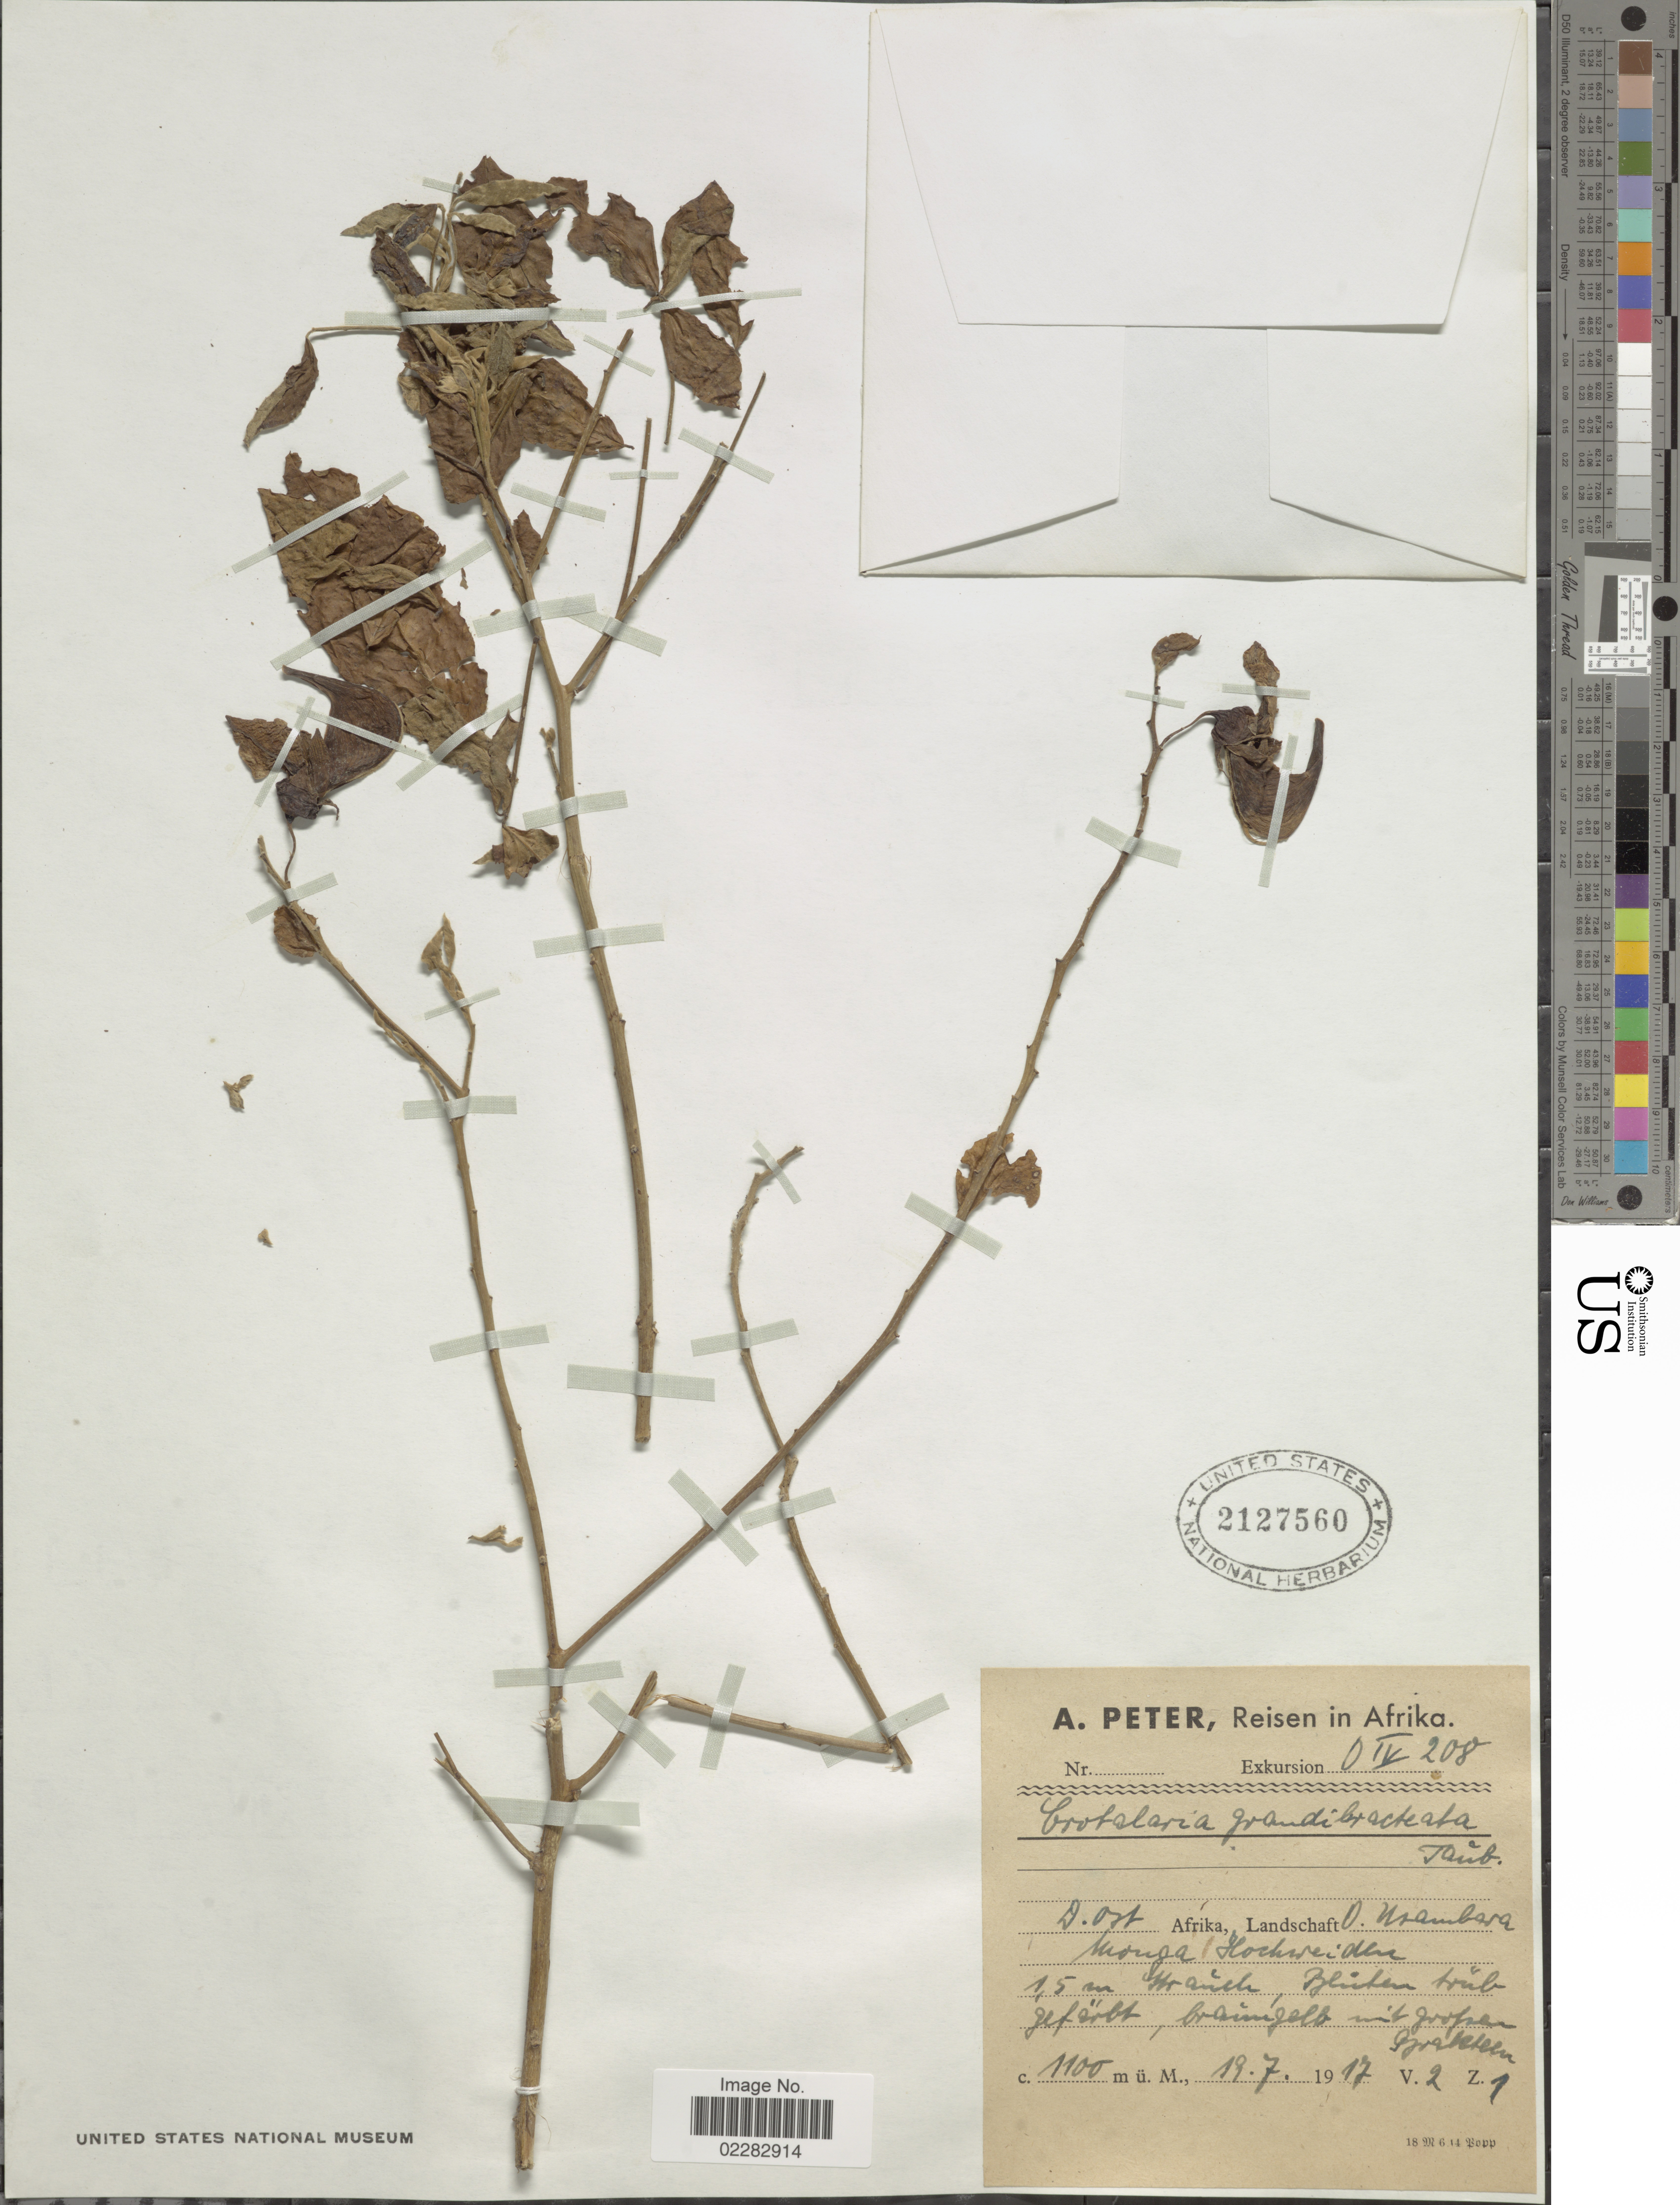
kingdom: Plantae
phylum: Tracheophyta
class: Magnoliopsida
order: Fabales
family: Fabaceae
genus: Crotalaria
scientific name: Crotalaria grandibracteata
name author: Taub.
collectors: A. Peter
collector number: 0IV208?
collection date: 1917-07-18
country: Tanzania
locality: D. Ost Afrika, Landschaft O. Usambara. Monga hochweiden.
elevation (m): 1100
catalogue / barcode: US 2127560